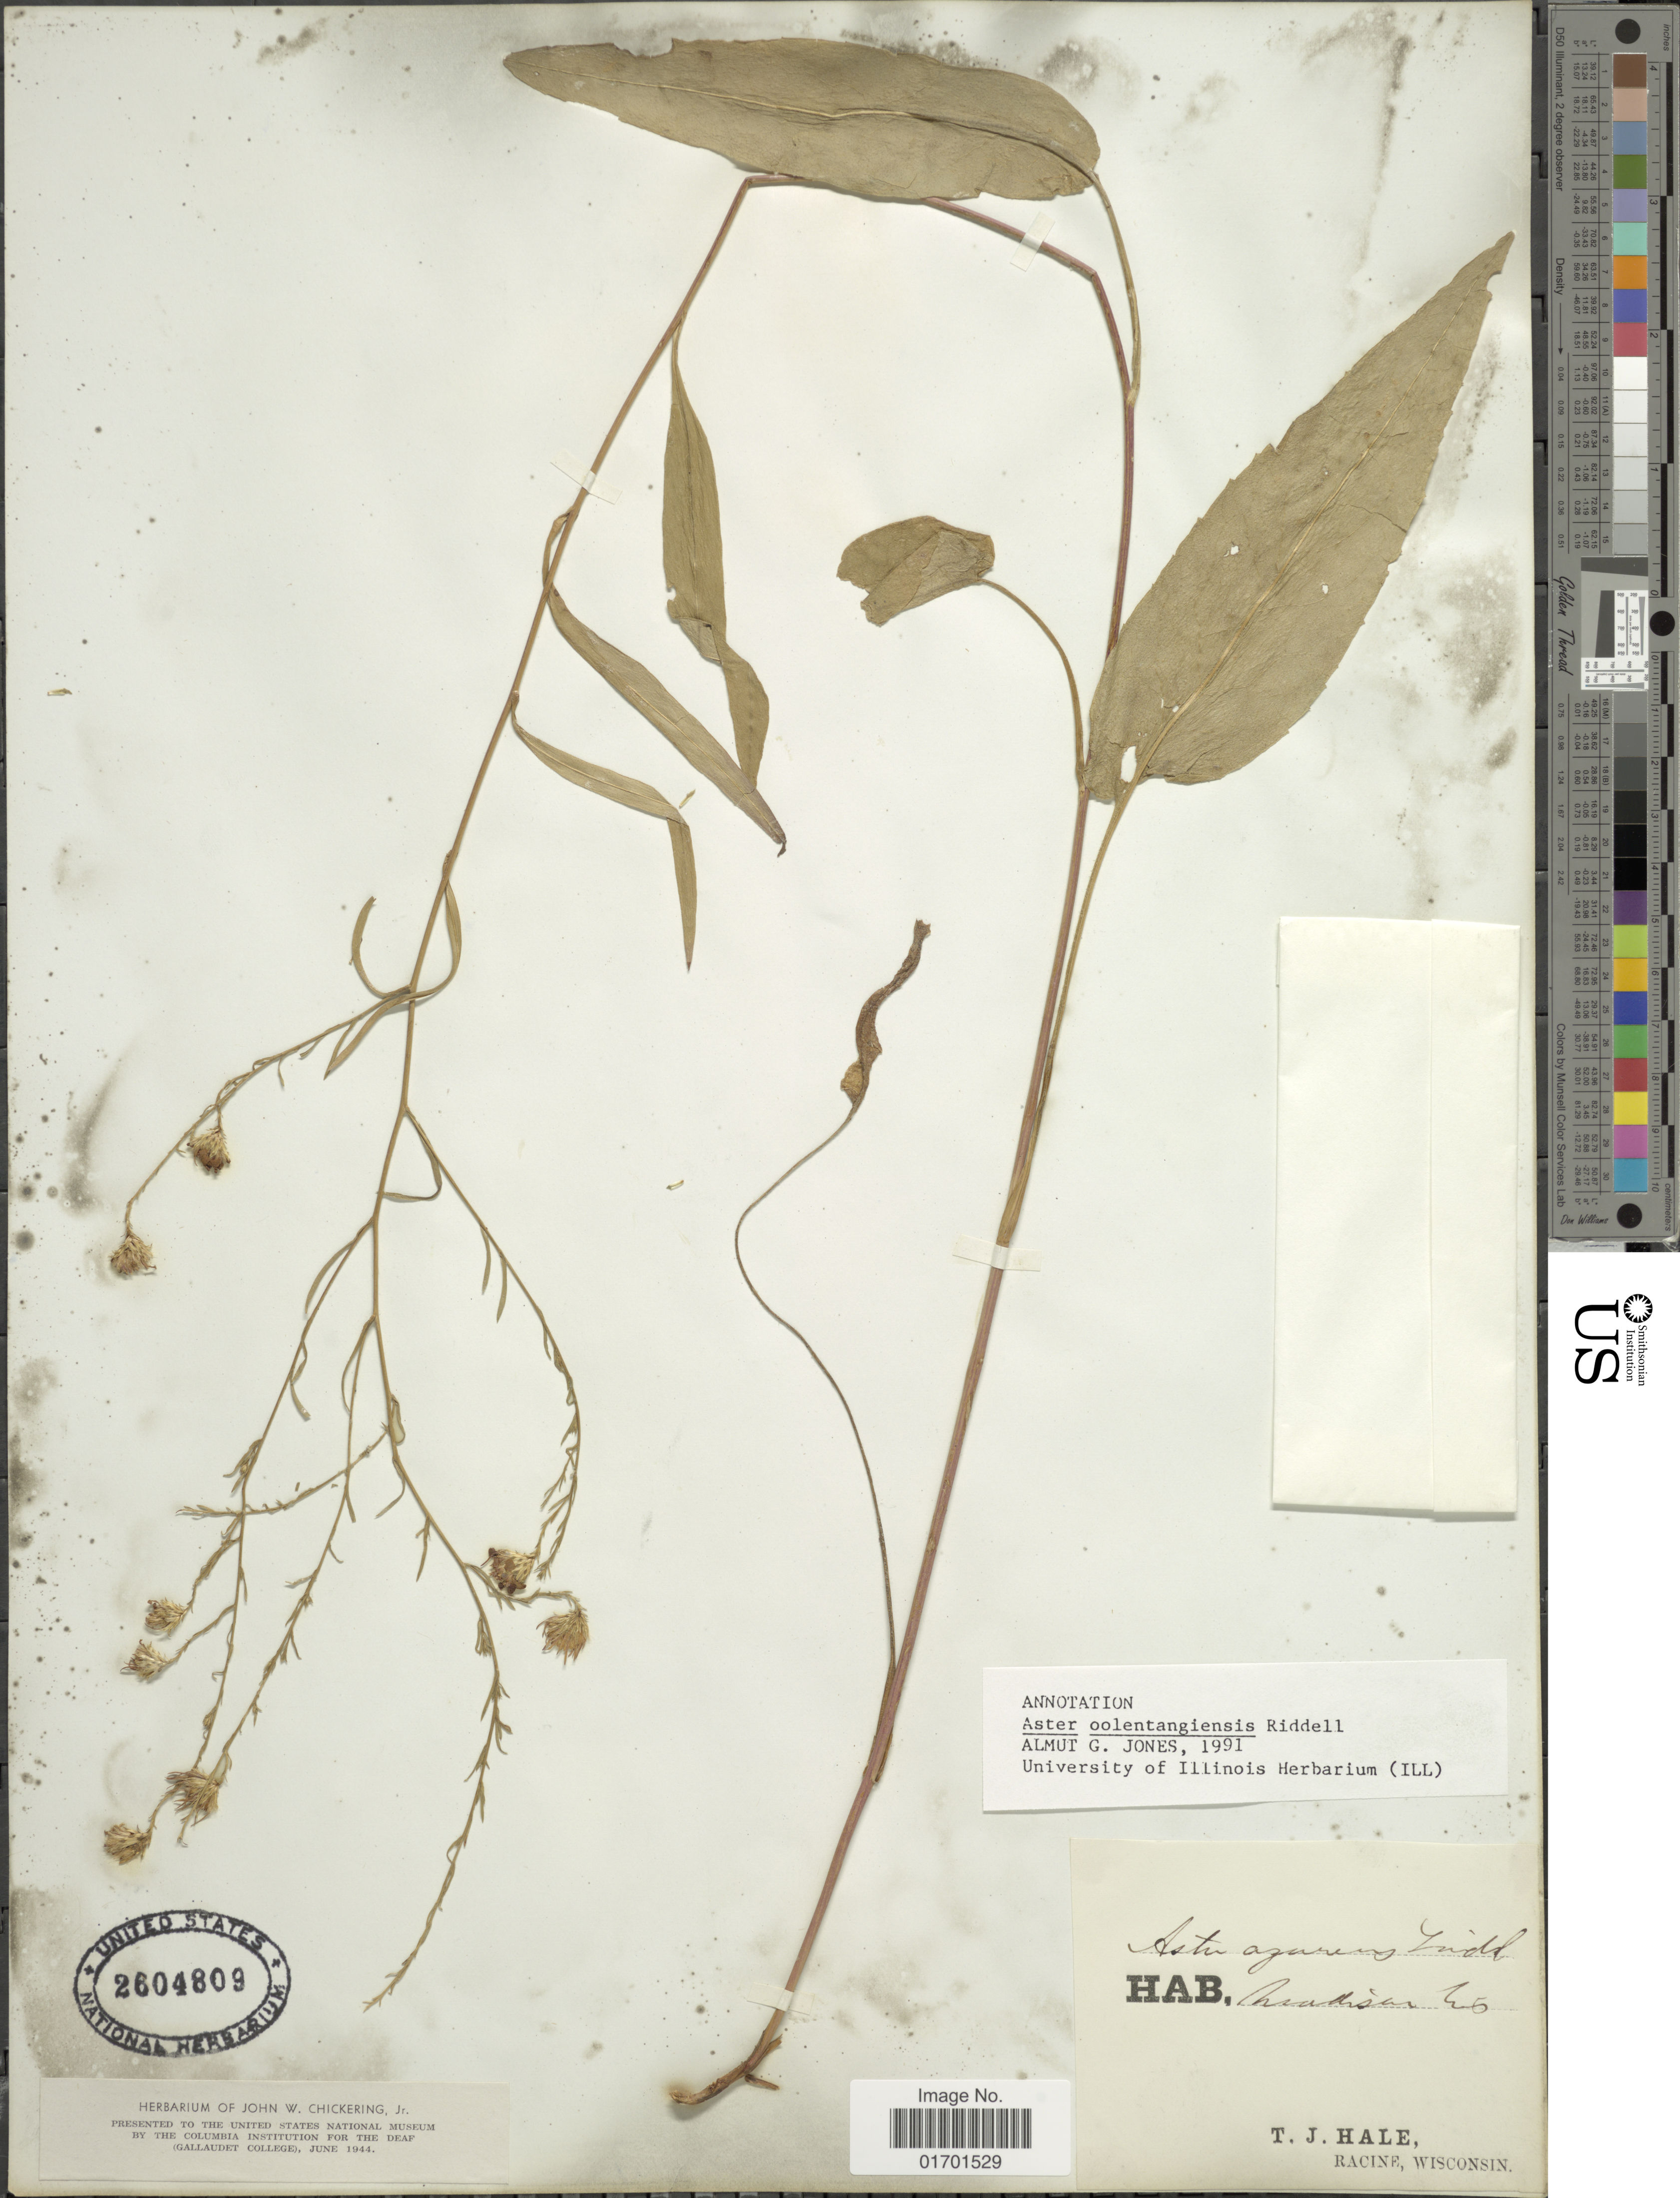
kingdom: Plantae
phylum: Tracheophyta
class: Magnoliopsida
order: Asterales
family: Asteraceae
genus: Symphyotrichum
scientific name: Symphyotrichum oolentangiense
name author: (Riddell) G.L. Nesom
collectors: T. Hale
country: United States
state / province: Wisconsin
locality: Madison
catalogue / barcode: US 2604809